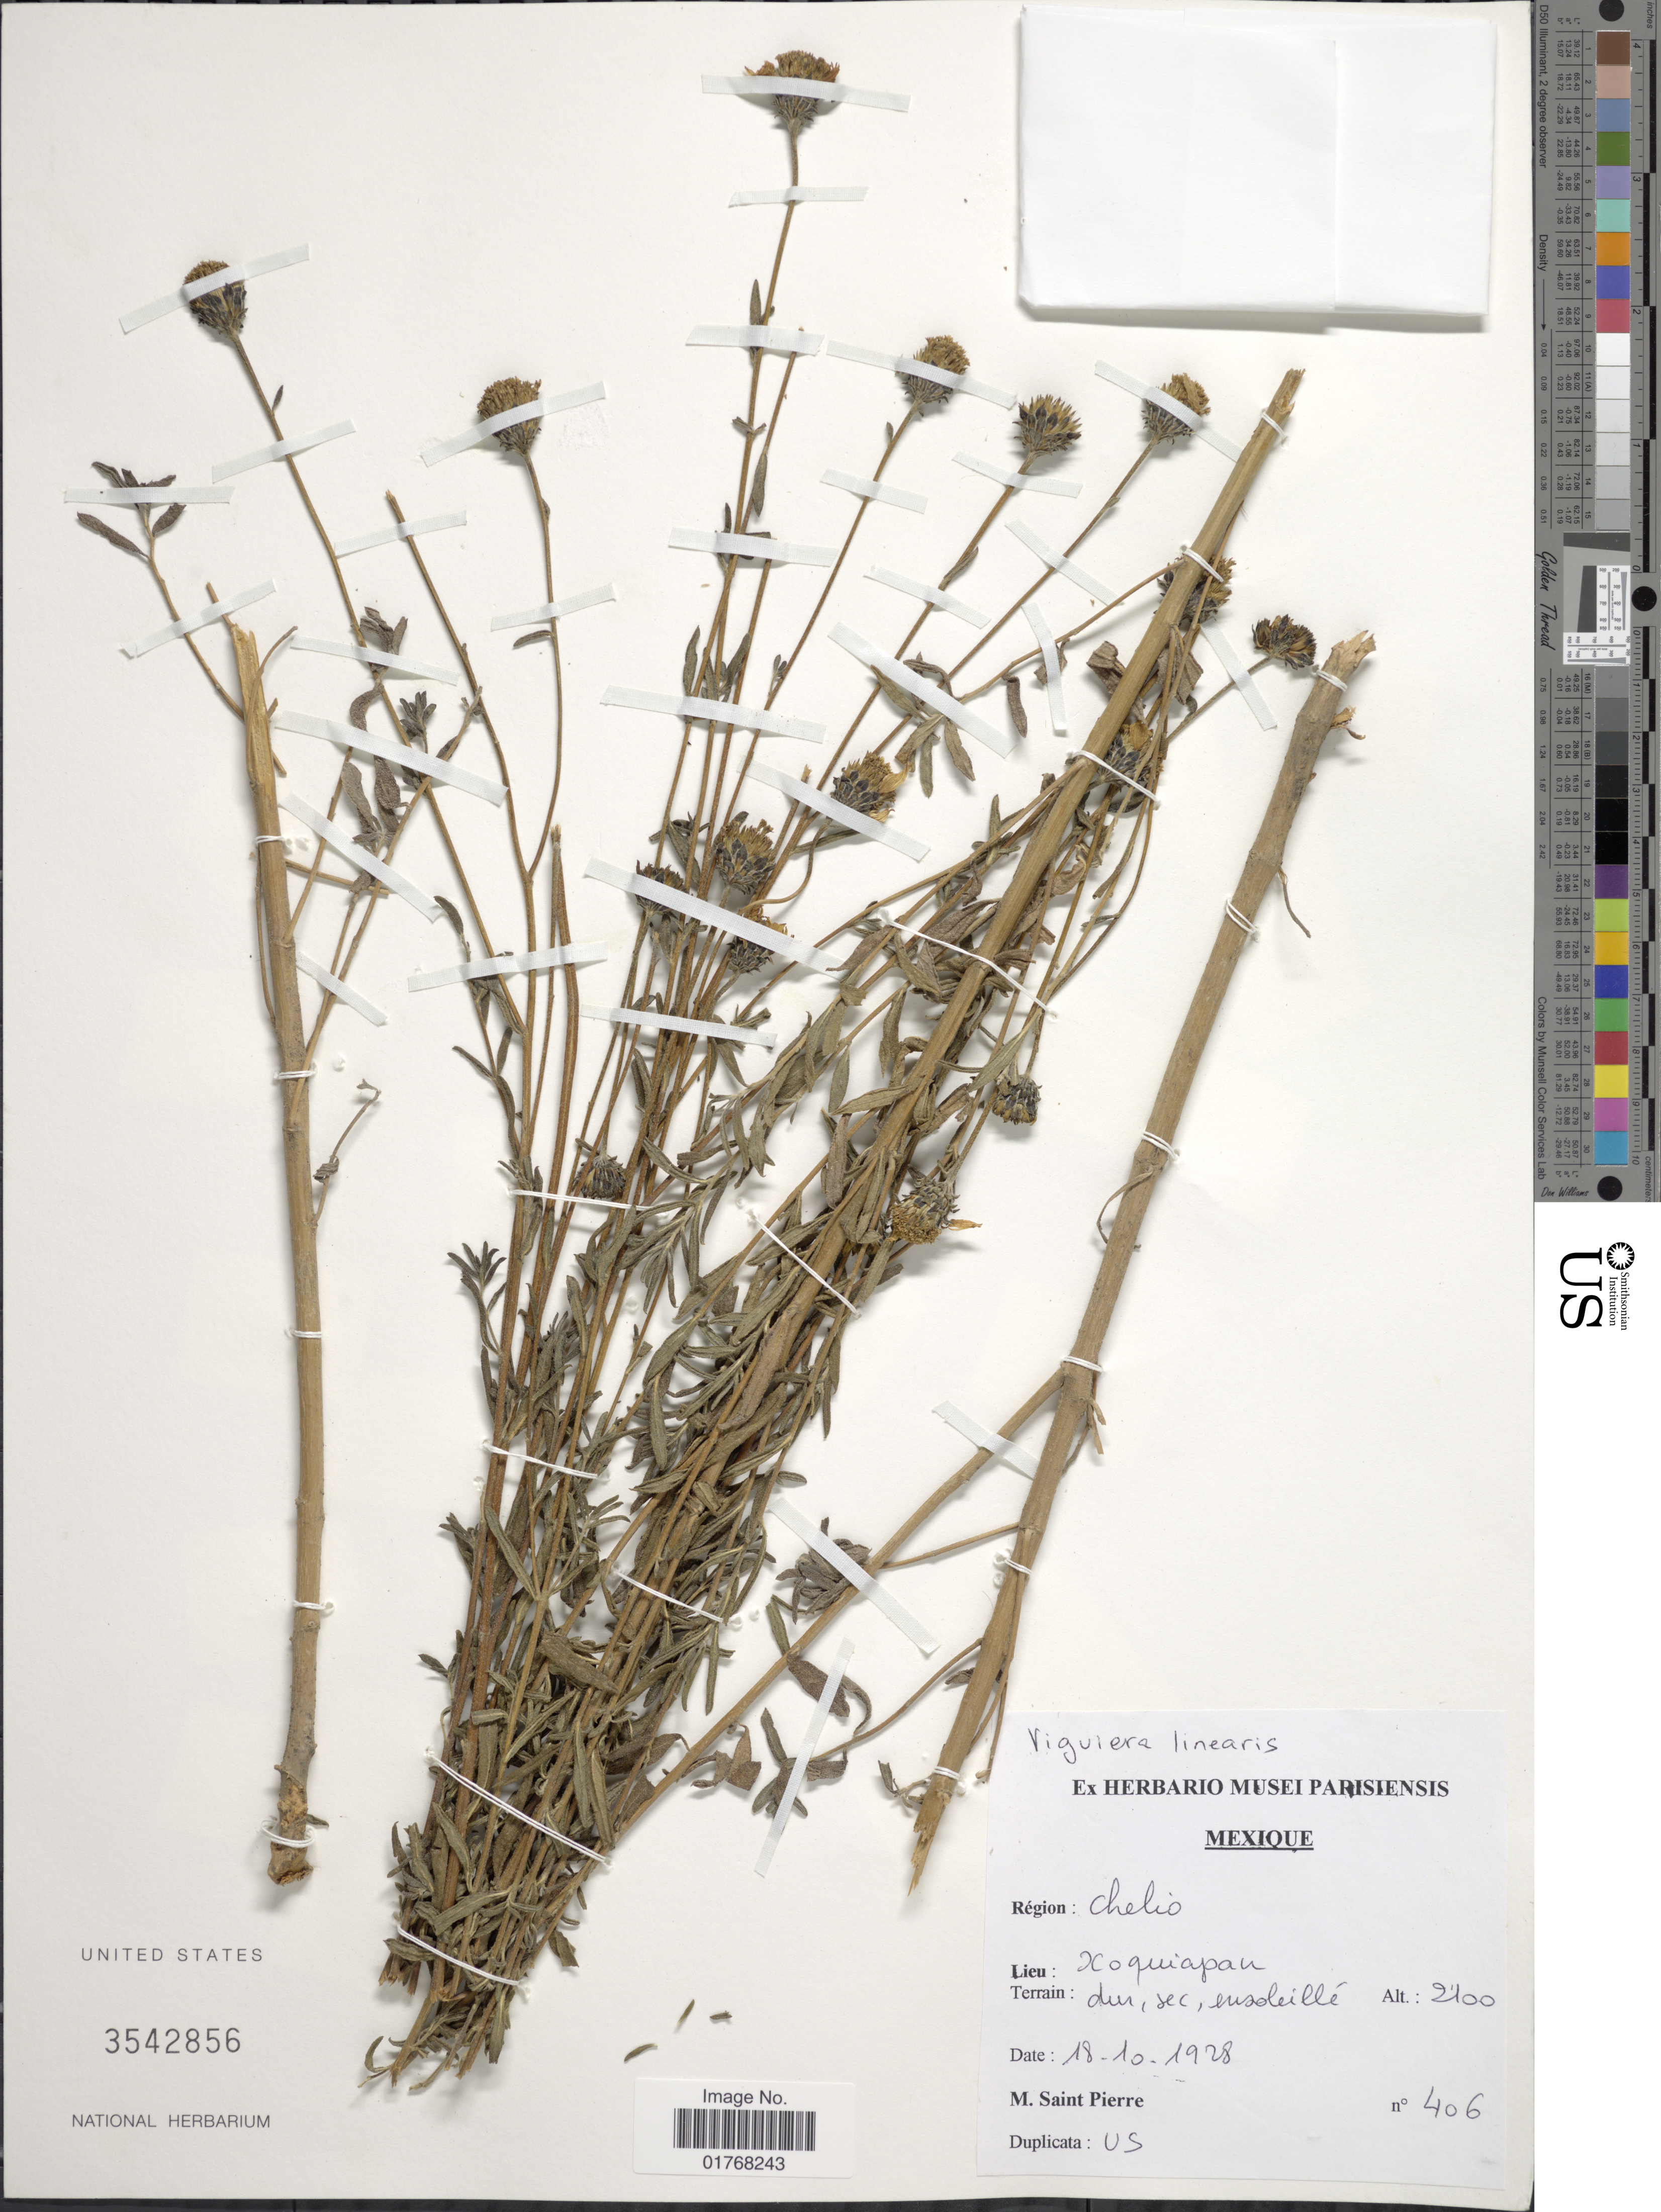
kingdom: Plantae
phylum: Tracheophyta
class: Magnoliopsida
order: Asterales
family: Asteraceae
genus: Viguiera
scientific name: Viguiera linearis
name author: (Cav.) Sch. Bip.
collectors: M. Saint-Pierre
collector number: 406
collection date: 1928-10-18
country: Mexico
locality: Région: Chelio, Xoquiapan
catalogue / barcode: US 3542856